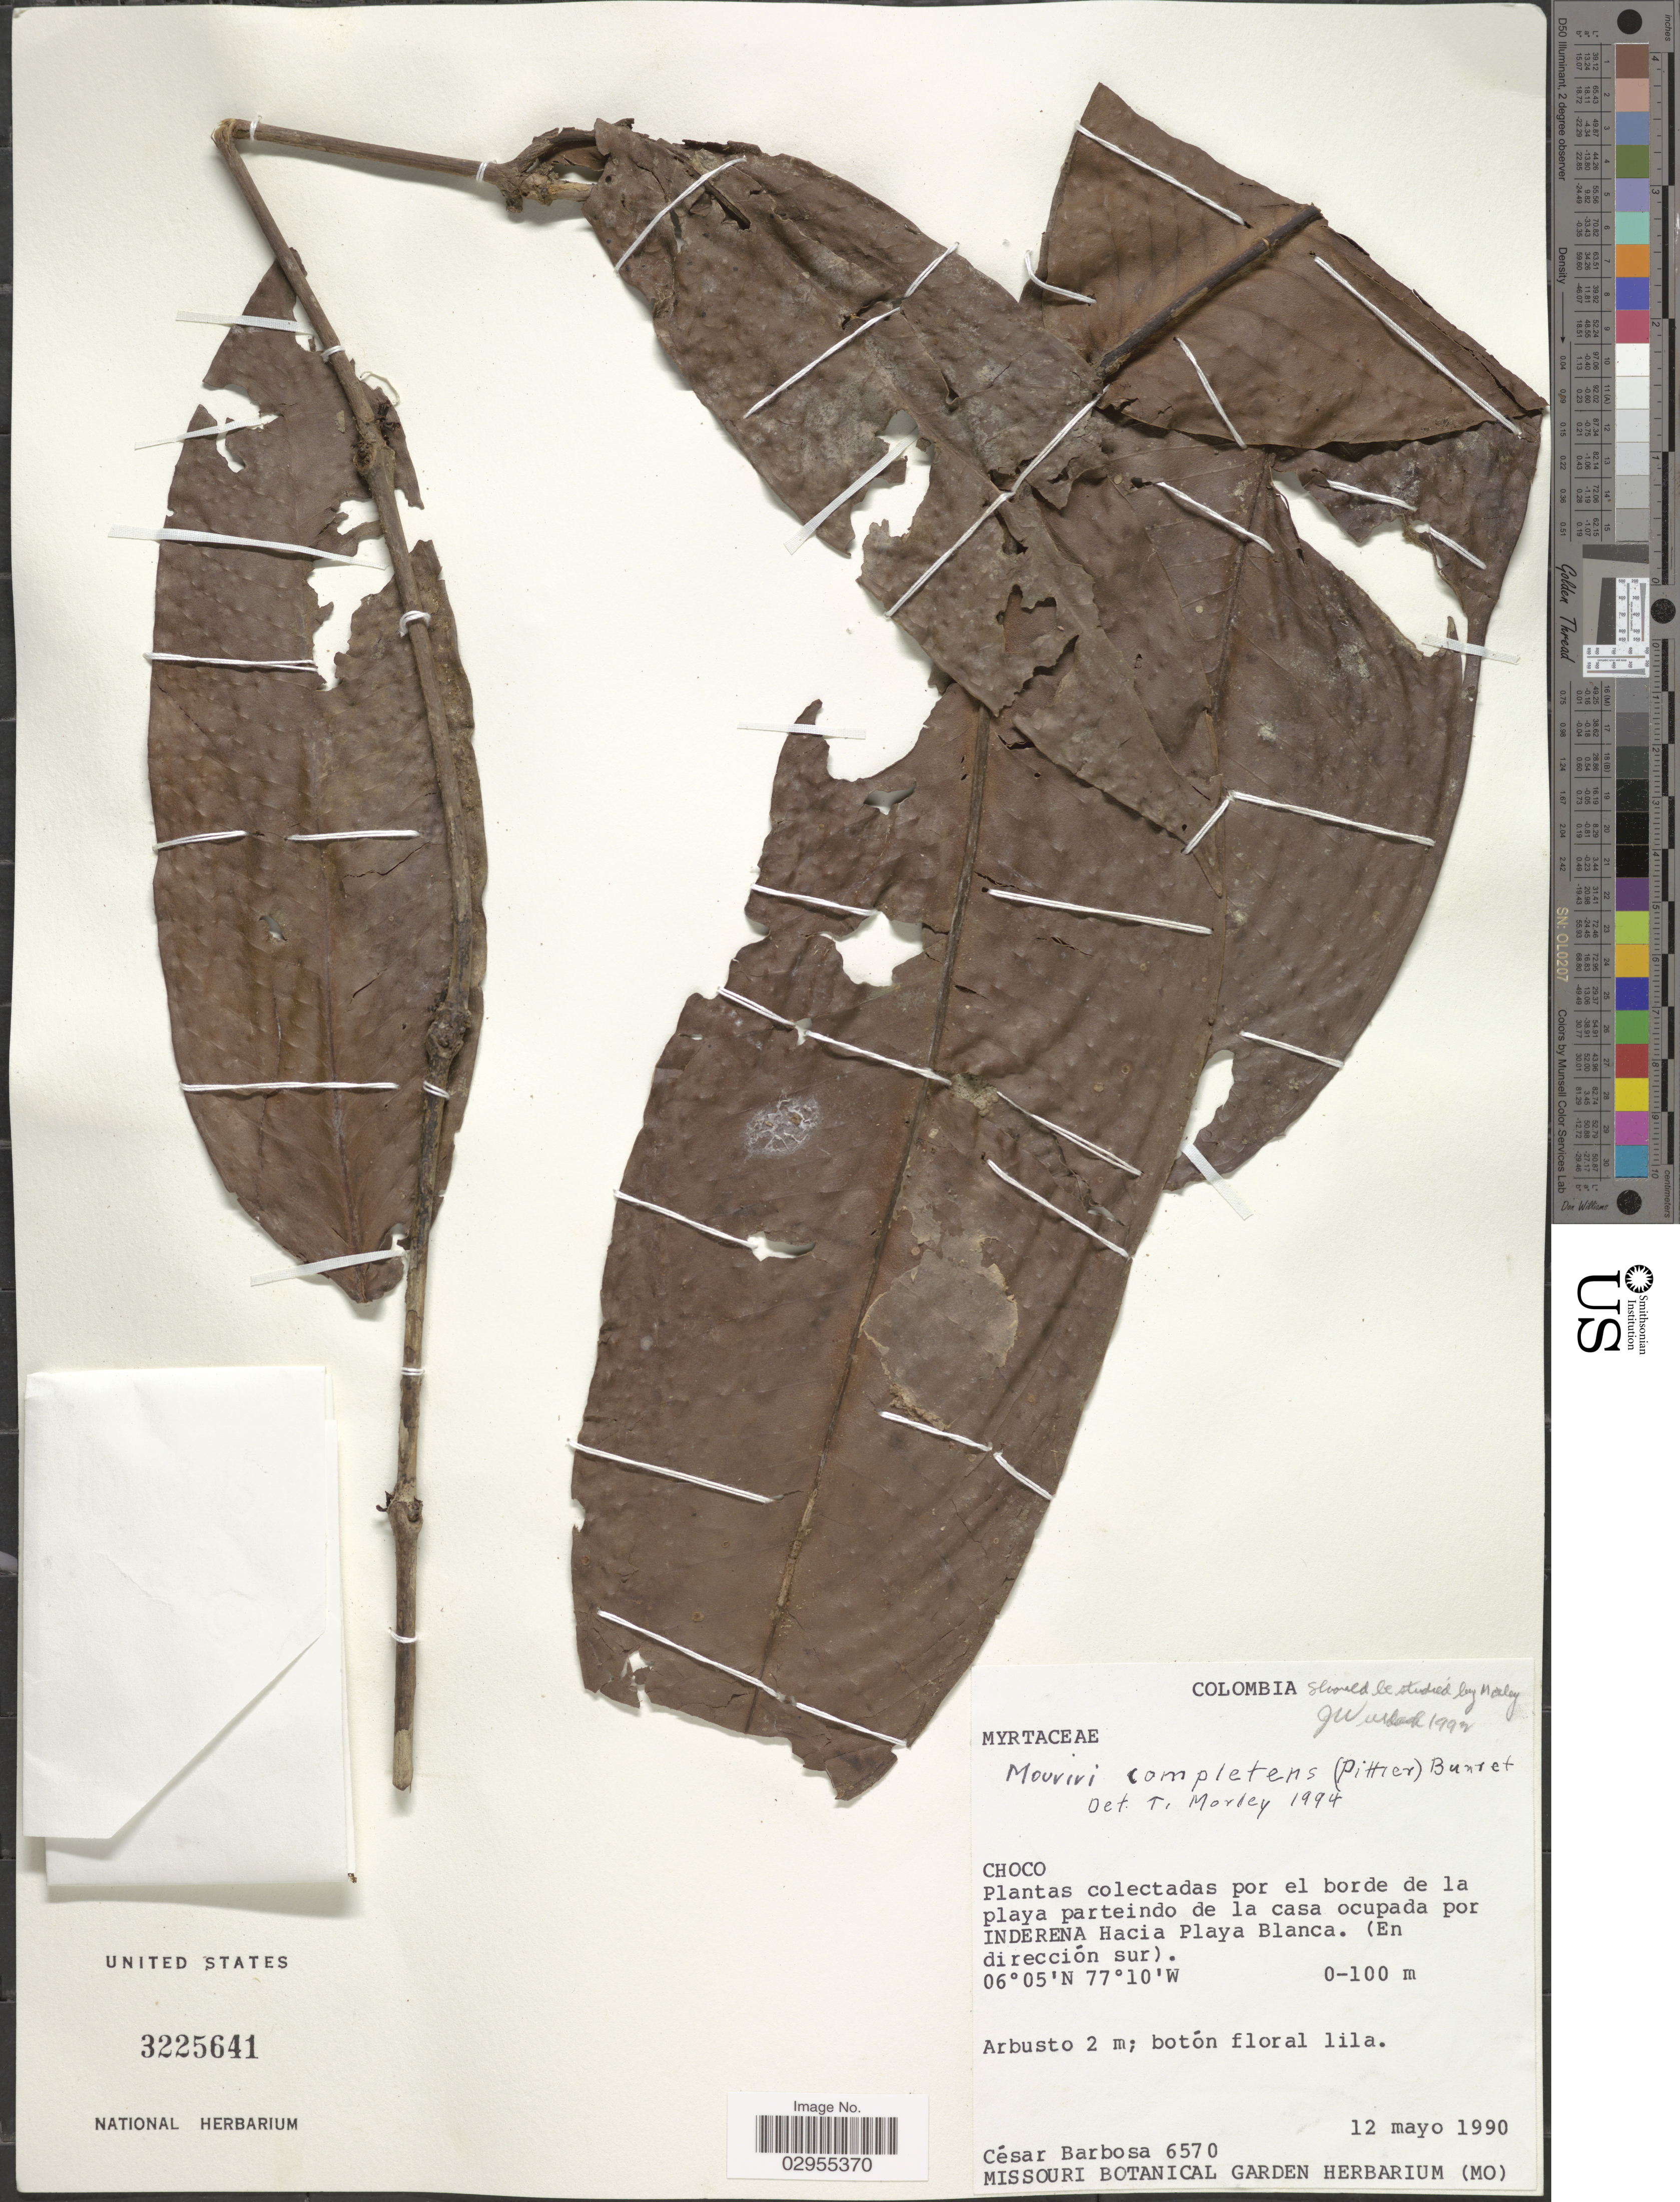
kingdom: Plantae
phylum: Tracheophyta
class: Magnoliopsida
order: Myrtales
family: Melastomataceae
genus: Mouriria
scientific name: Mouriria completens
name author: Burret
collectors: C. E. Barbosa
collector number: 6570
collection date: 1990-05-12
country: Colombia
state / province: Chocó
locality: Plantas colectadas por el borde de la playa parteindo de la casa ocupada por Inderena Hacia Playa Blanca. (En dirección sur).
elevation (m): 0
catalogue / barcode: US 3225641